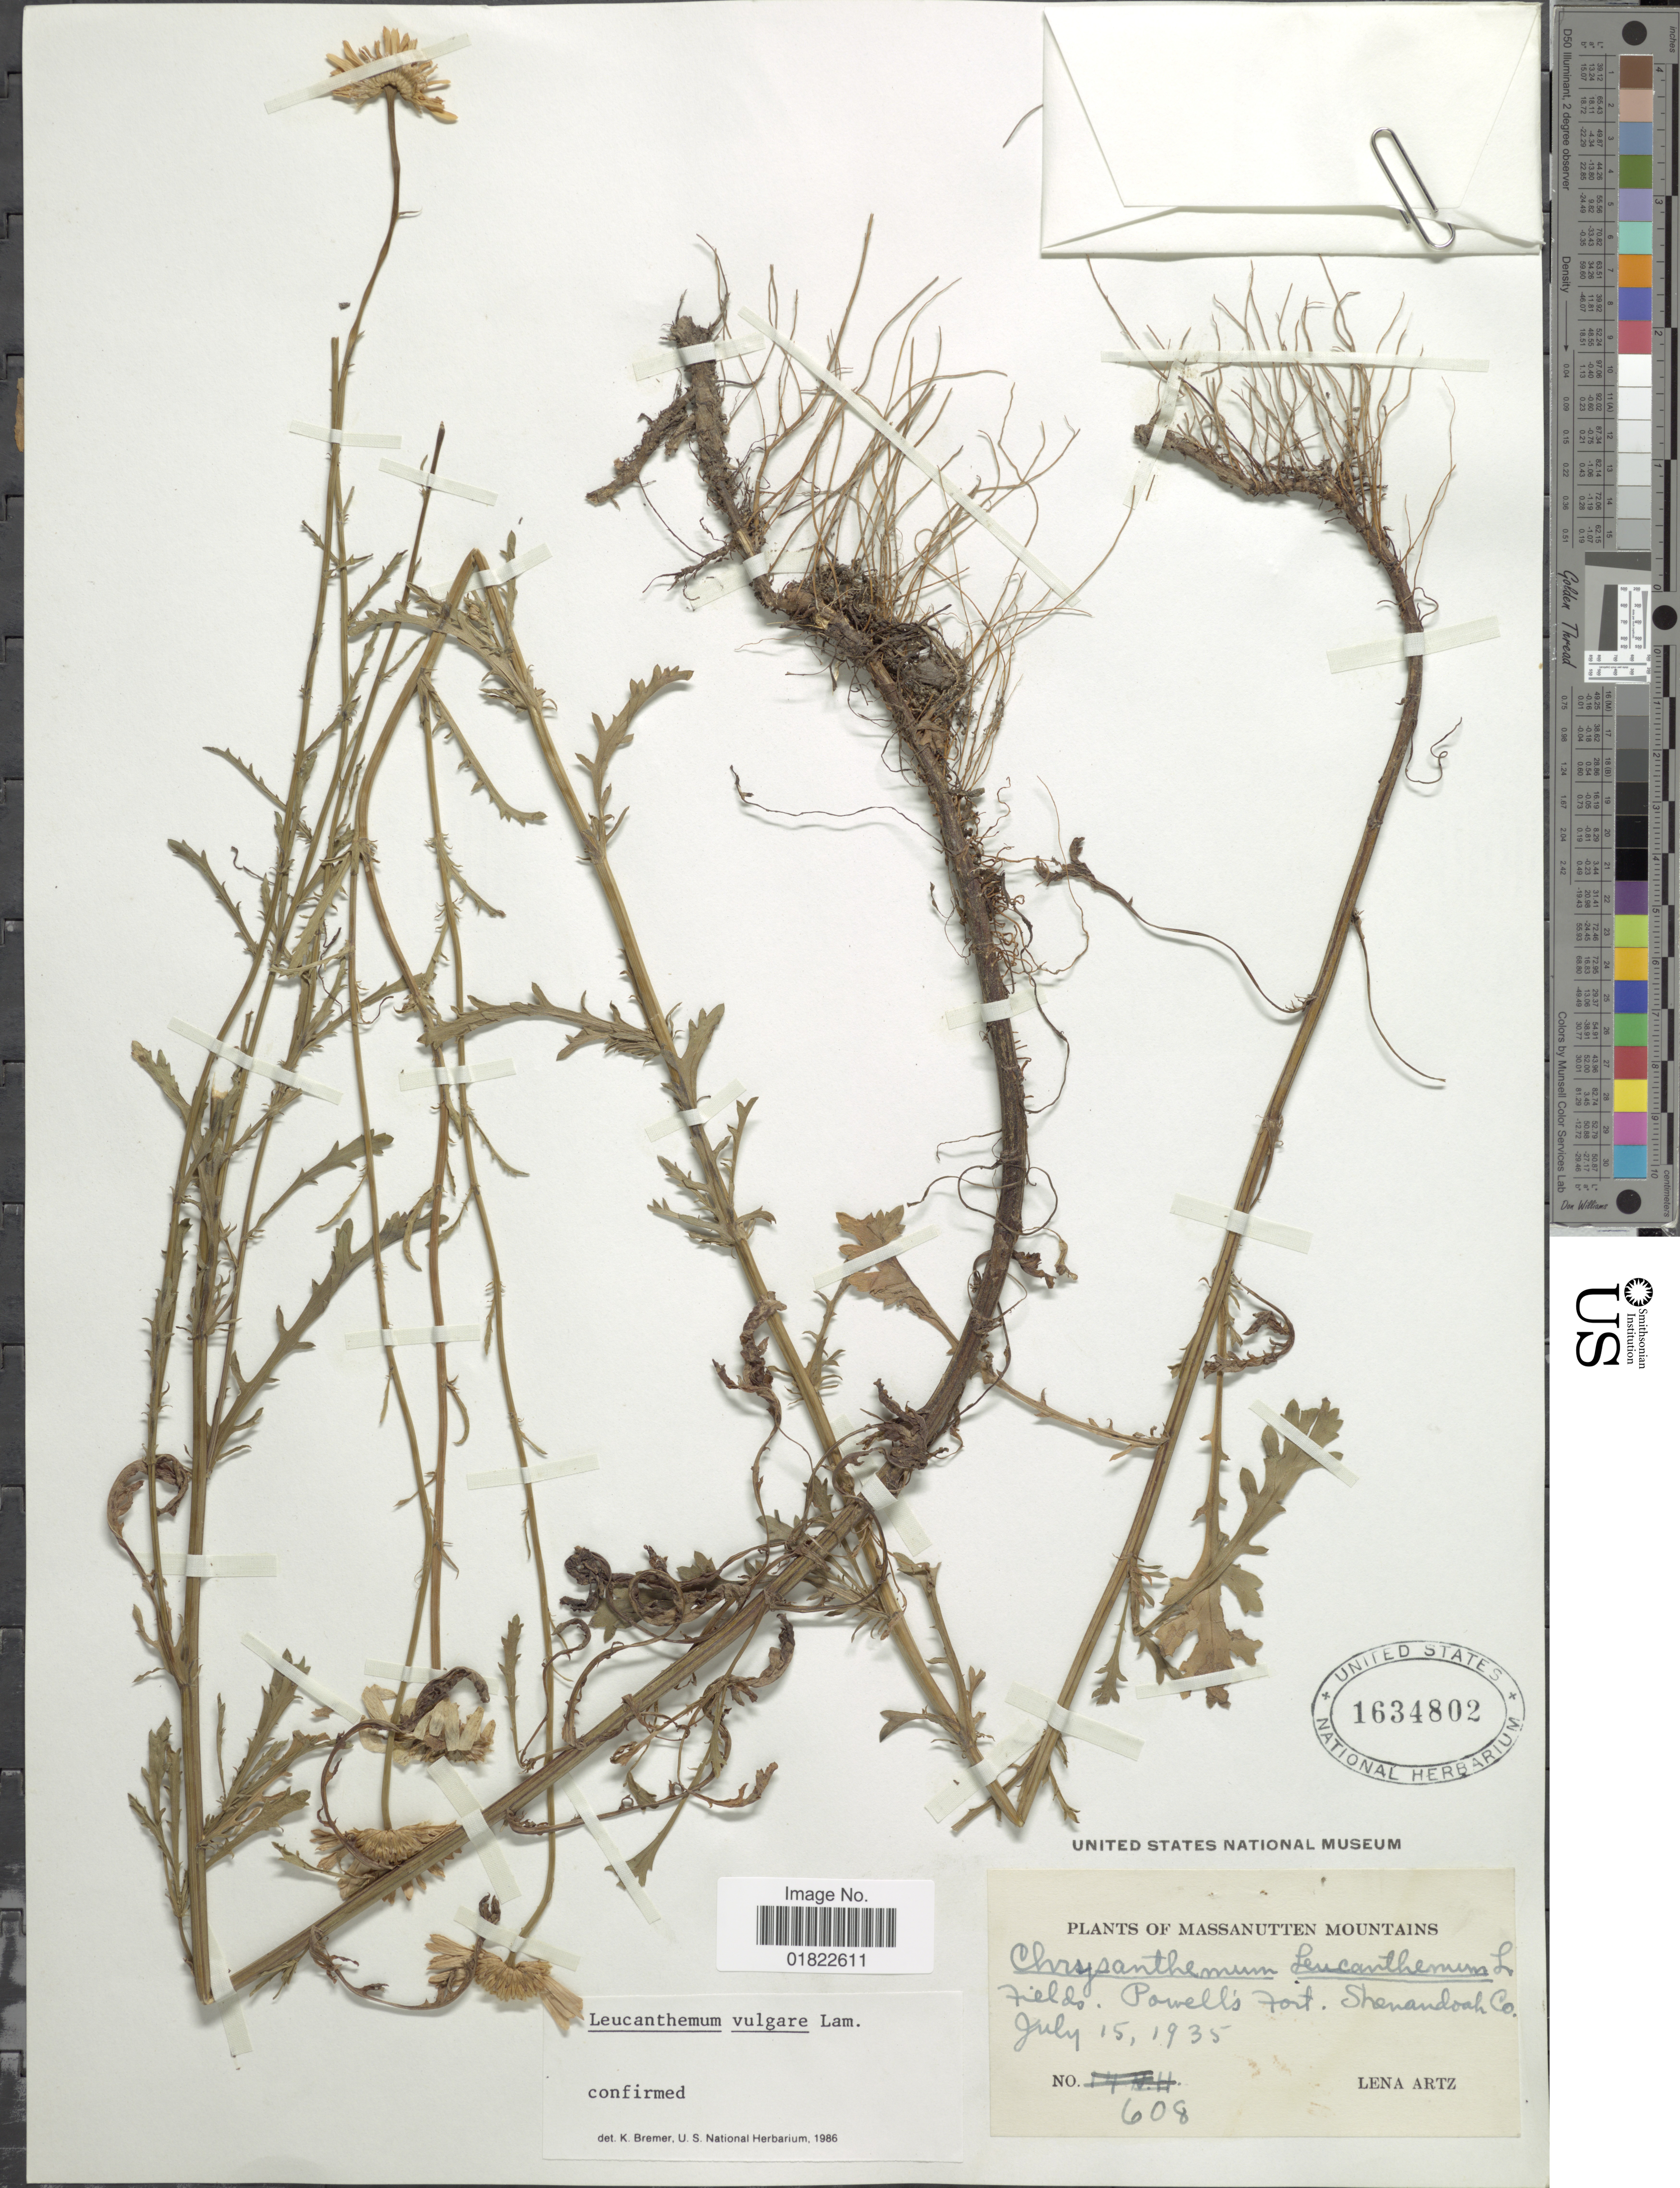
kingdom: Plantae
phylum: Tracheophyta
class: Magnoliopsida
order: Asterales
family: Asteraceae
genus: Leucanthemum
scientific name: Leucanthemum vulgare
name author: Lam.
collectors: L. Artz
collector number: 608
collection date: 1935-07-15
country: United States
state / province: Virginia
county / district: Shenandoah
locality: Massnutten Mountains. Fields, Powell's Fort. Shenandoah Co.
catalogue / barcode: US 1634802